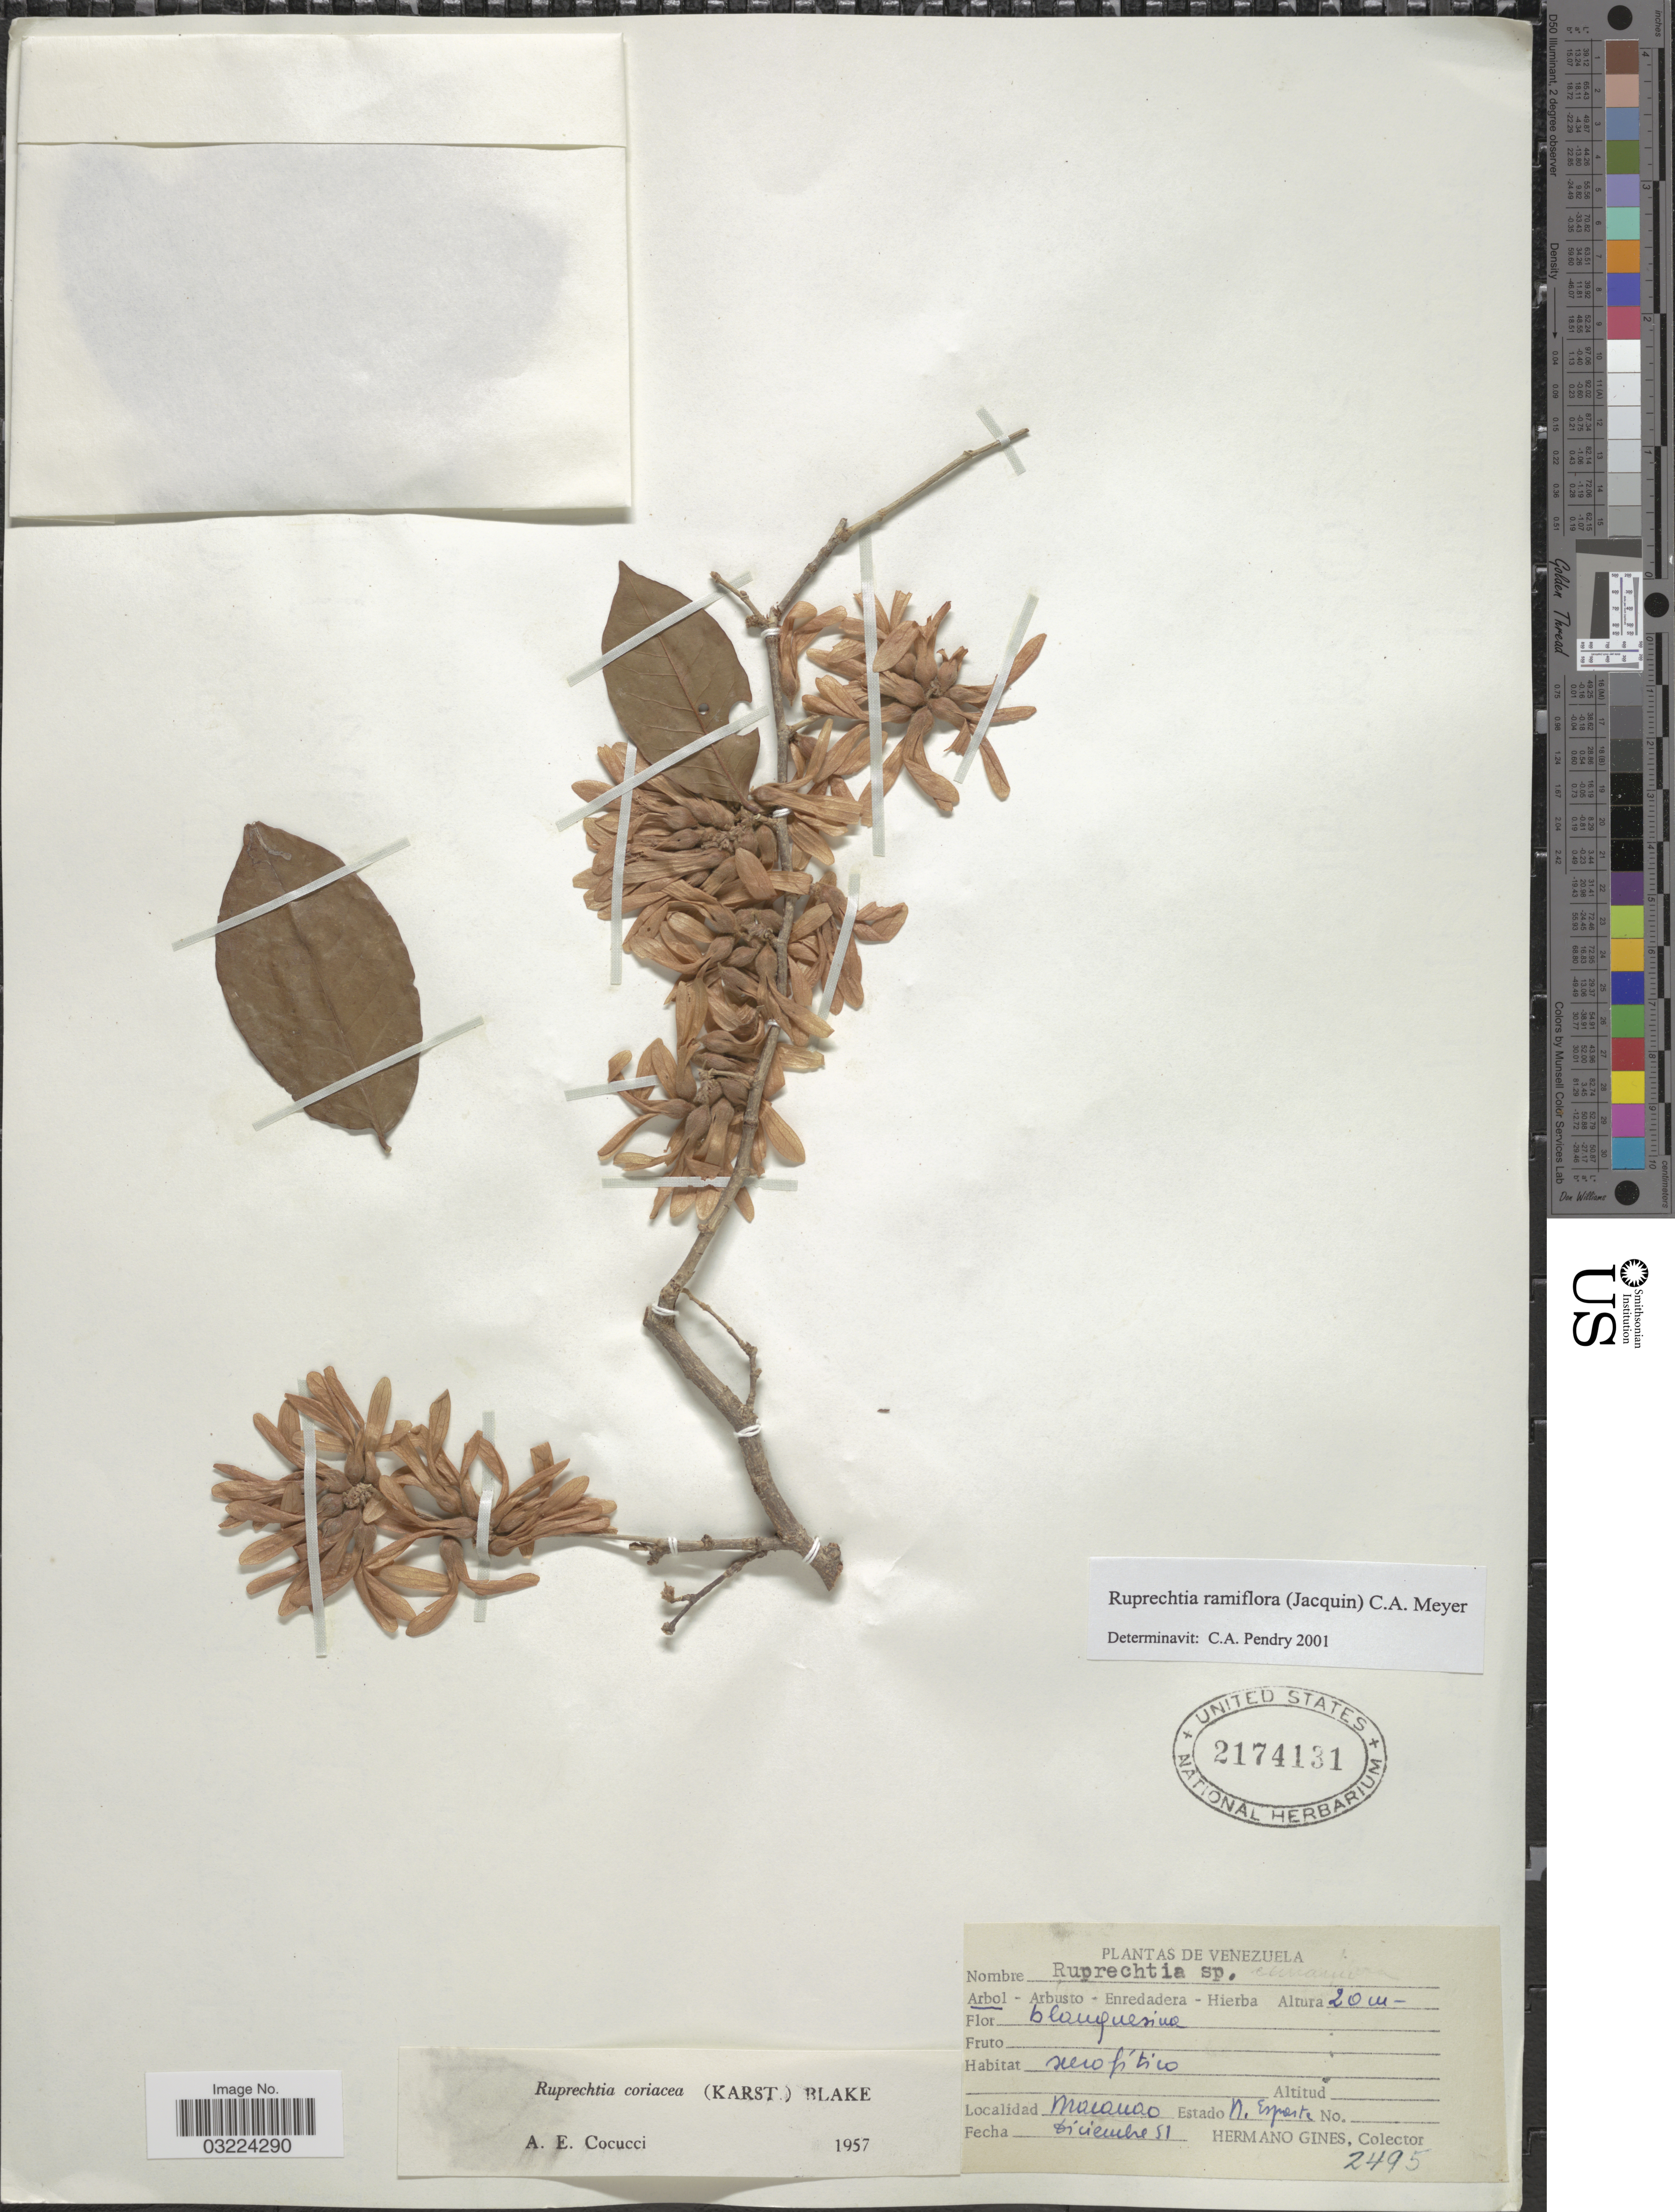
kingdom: Plantae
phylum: Tracheophyta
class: Magnoliopsida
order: Caryophyllales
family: Polygonaceae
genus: Ruprechtia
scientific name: Ruprechtia ramiflora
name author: (Jacq.) C.A. Mey.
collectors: Bro. Gines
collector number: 2495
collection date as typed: Transcribed d/m/y: /12/51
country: Venezuela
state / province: Nueva Esparta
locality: Macanao. Estado N. Esparta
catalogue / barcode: US 2174131